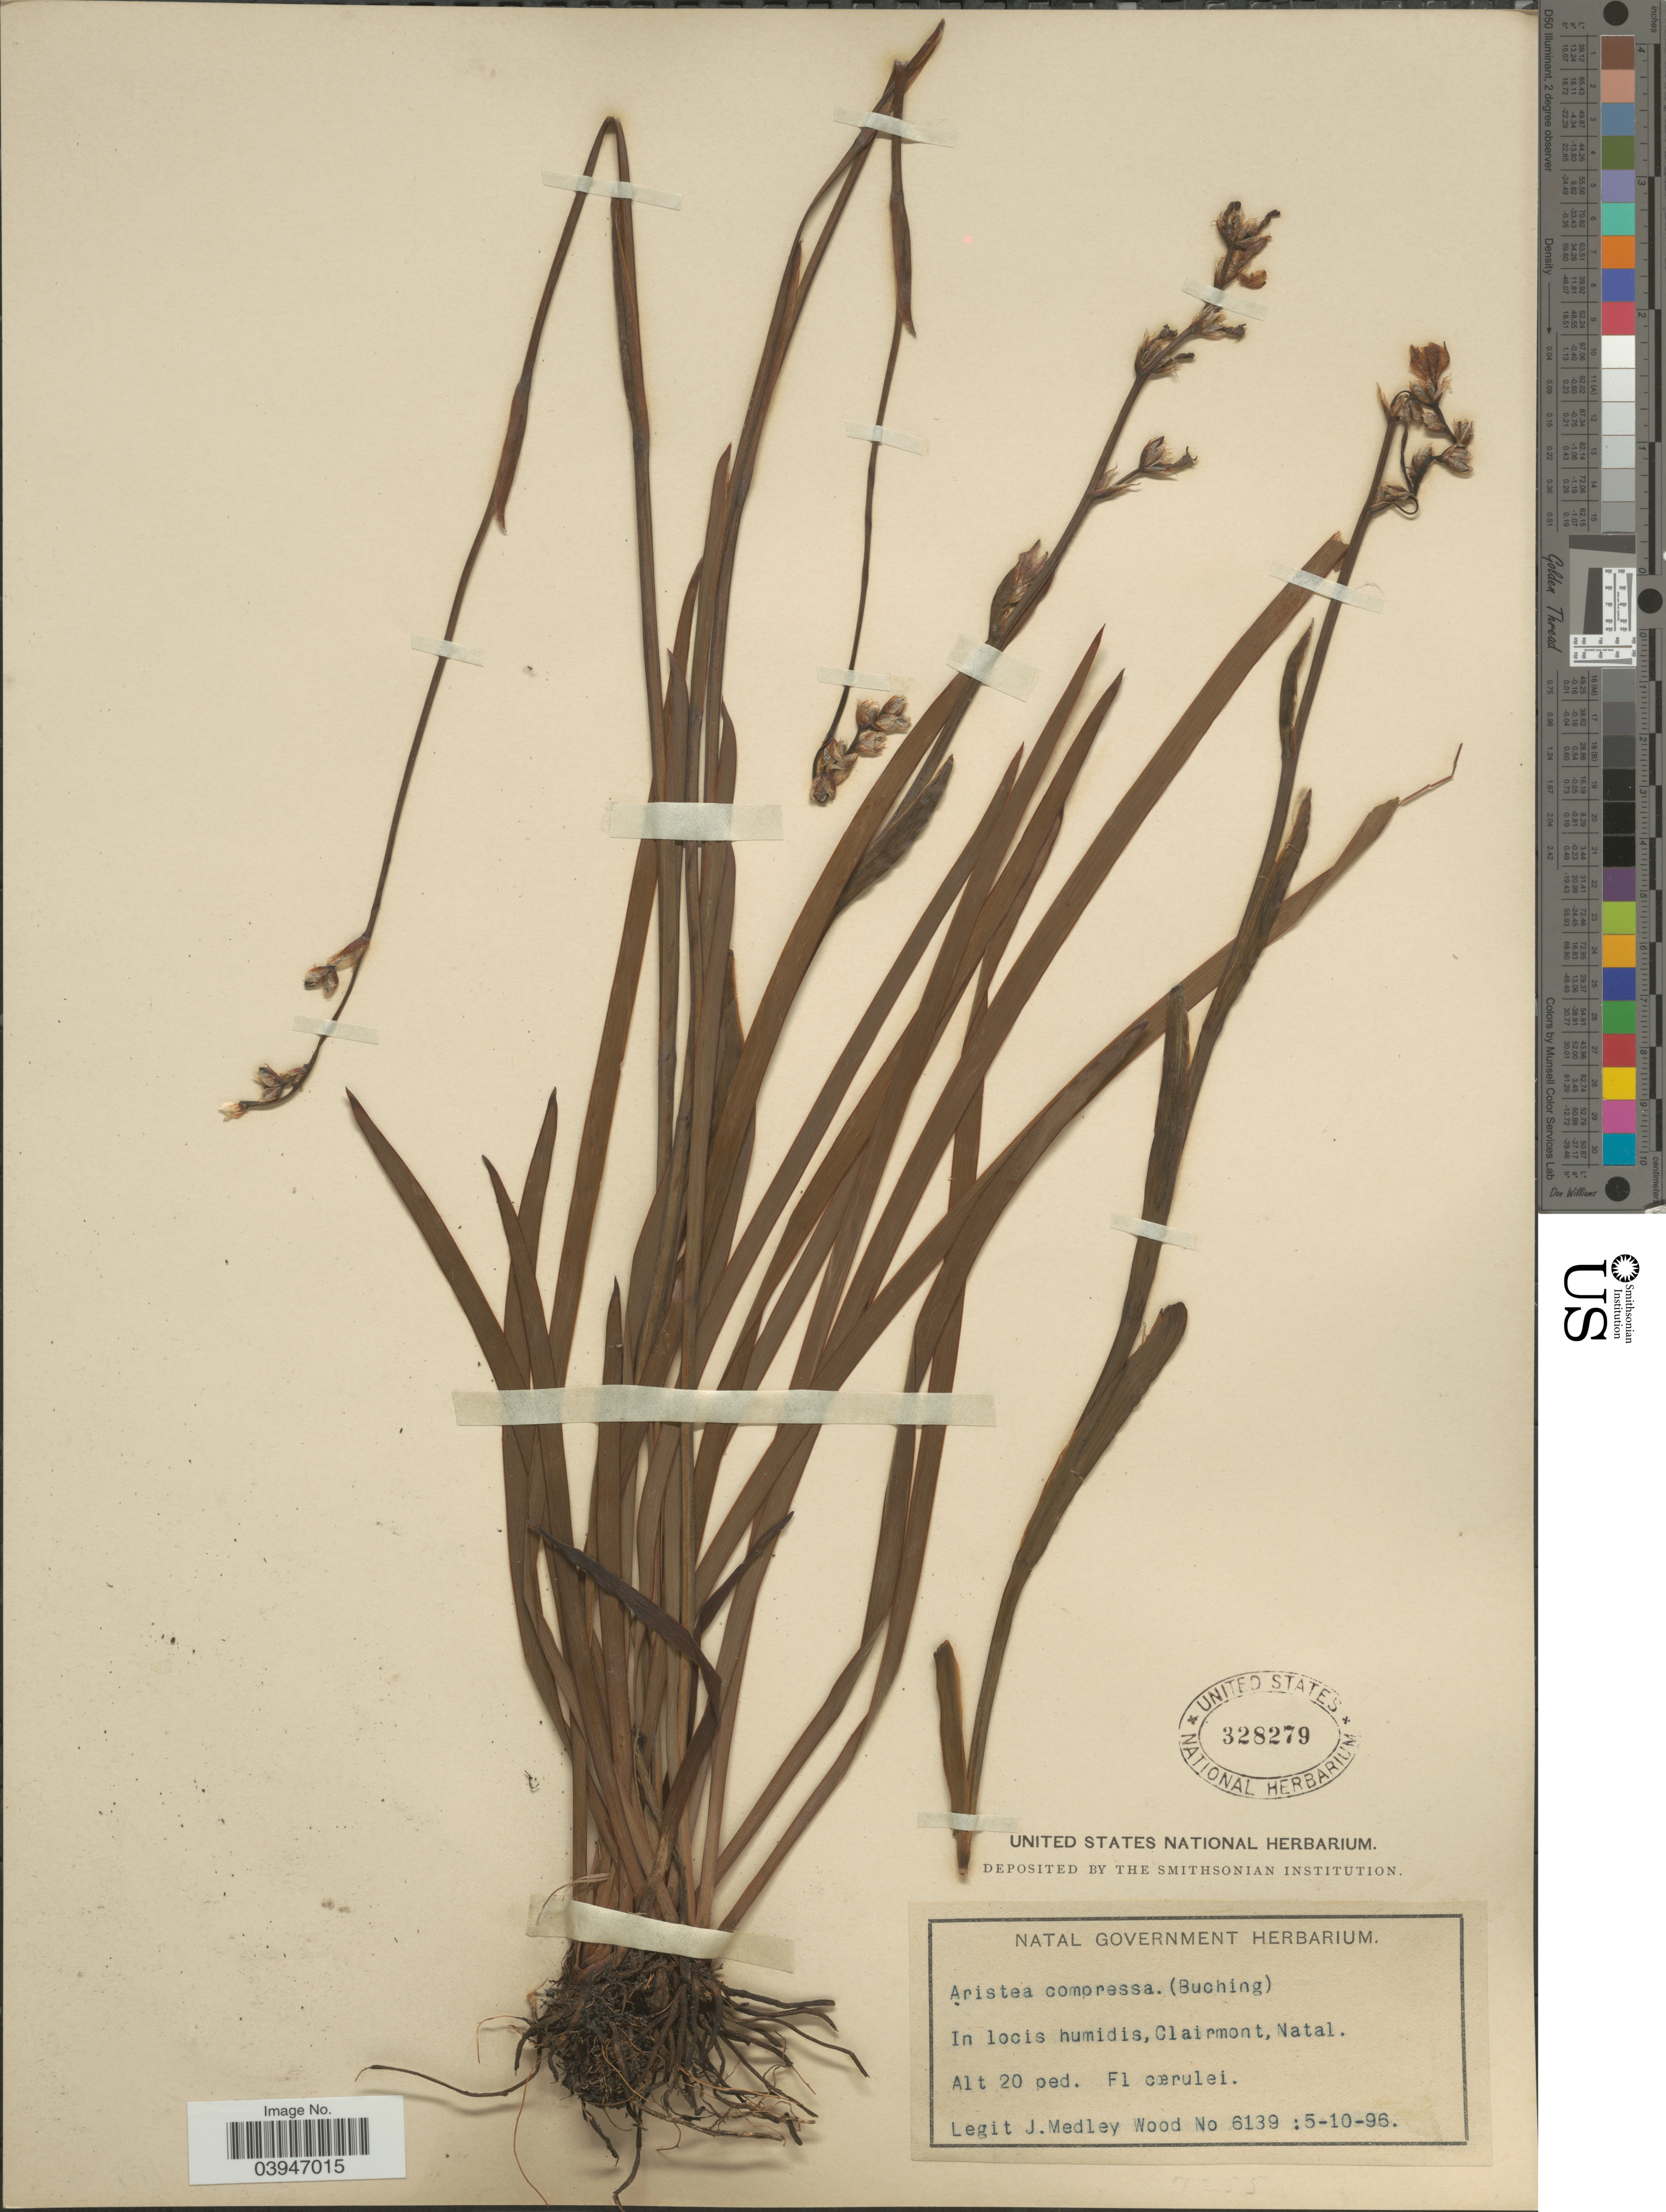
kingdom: Plantae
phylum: Tracheophyta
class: Liliopsida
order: Asparagales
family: Iridaceae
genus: Aristea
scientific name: Aristea compressa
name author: Buchinger ex Baker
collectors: J. Medley Wood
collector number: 6139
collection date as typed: Transcribed d/m/y: 5/10/96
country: South Africa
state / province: KwaZulu-Natal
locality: In locis humidis, Clairmont.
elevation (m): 6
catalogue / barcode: US 328279